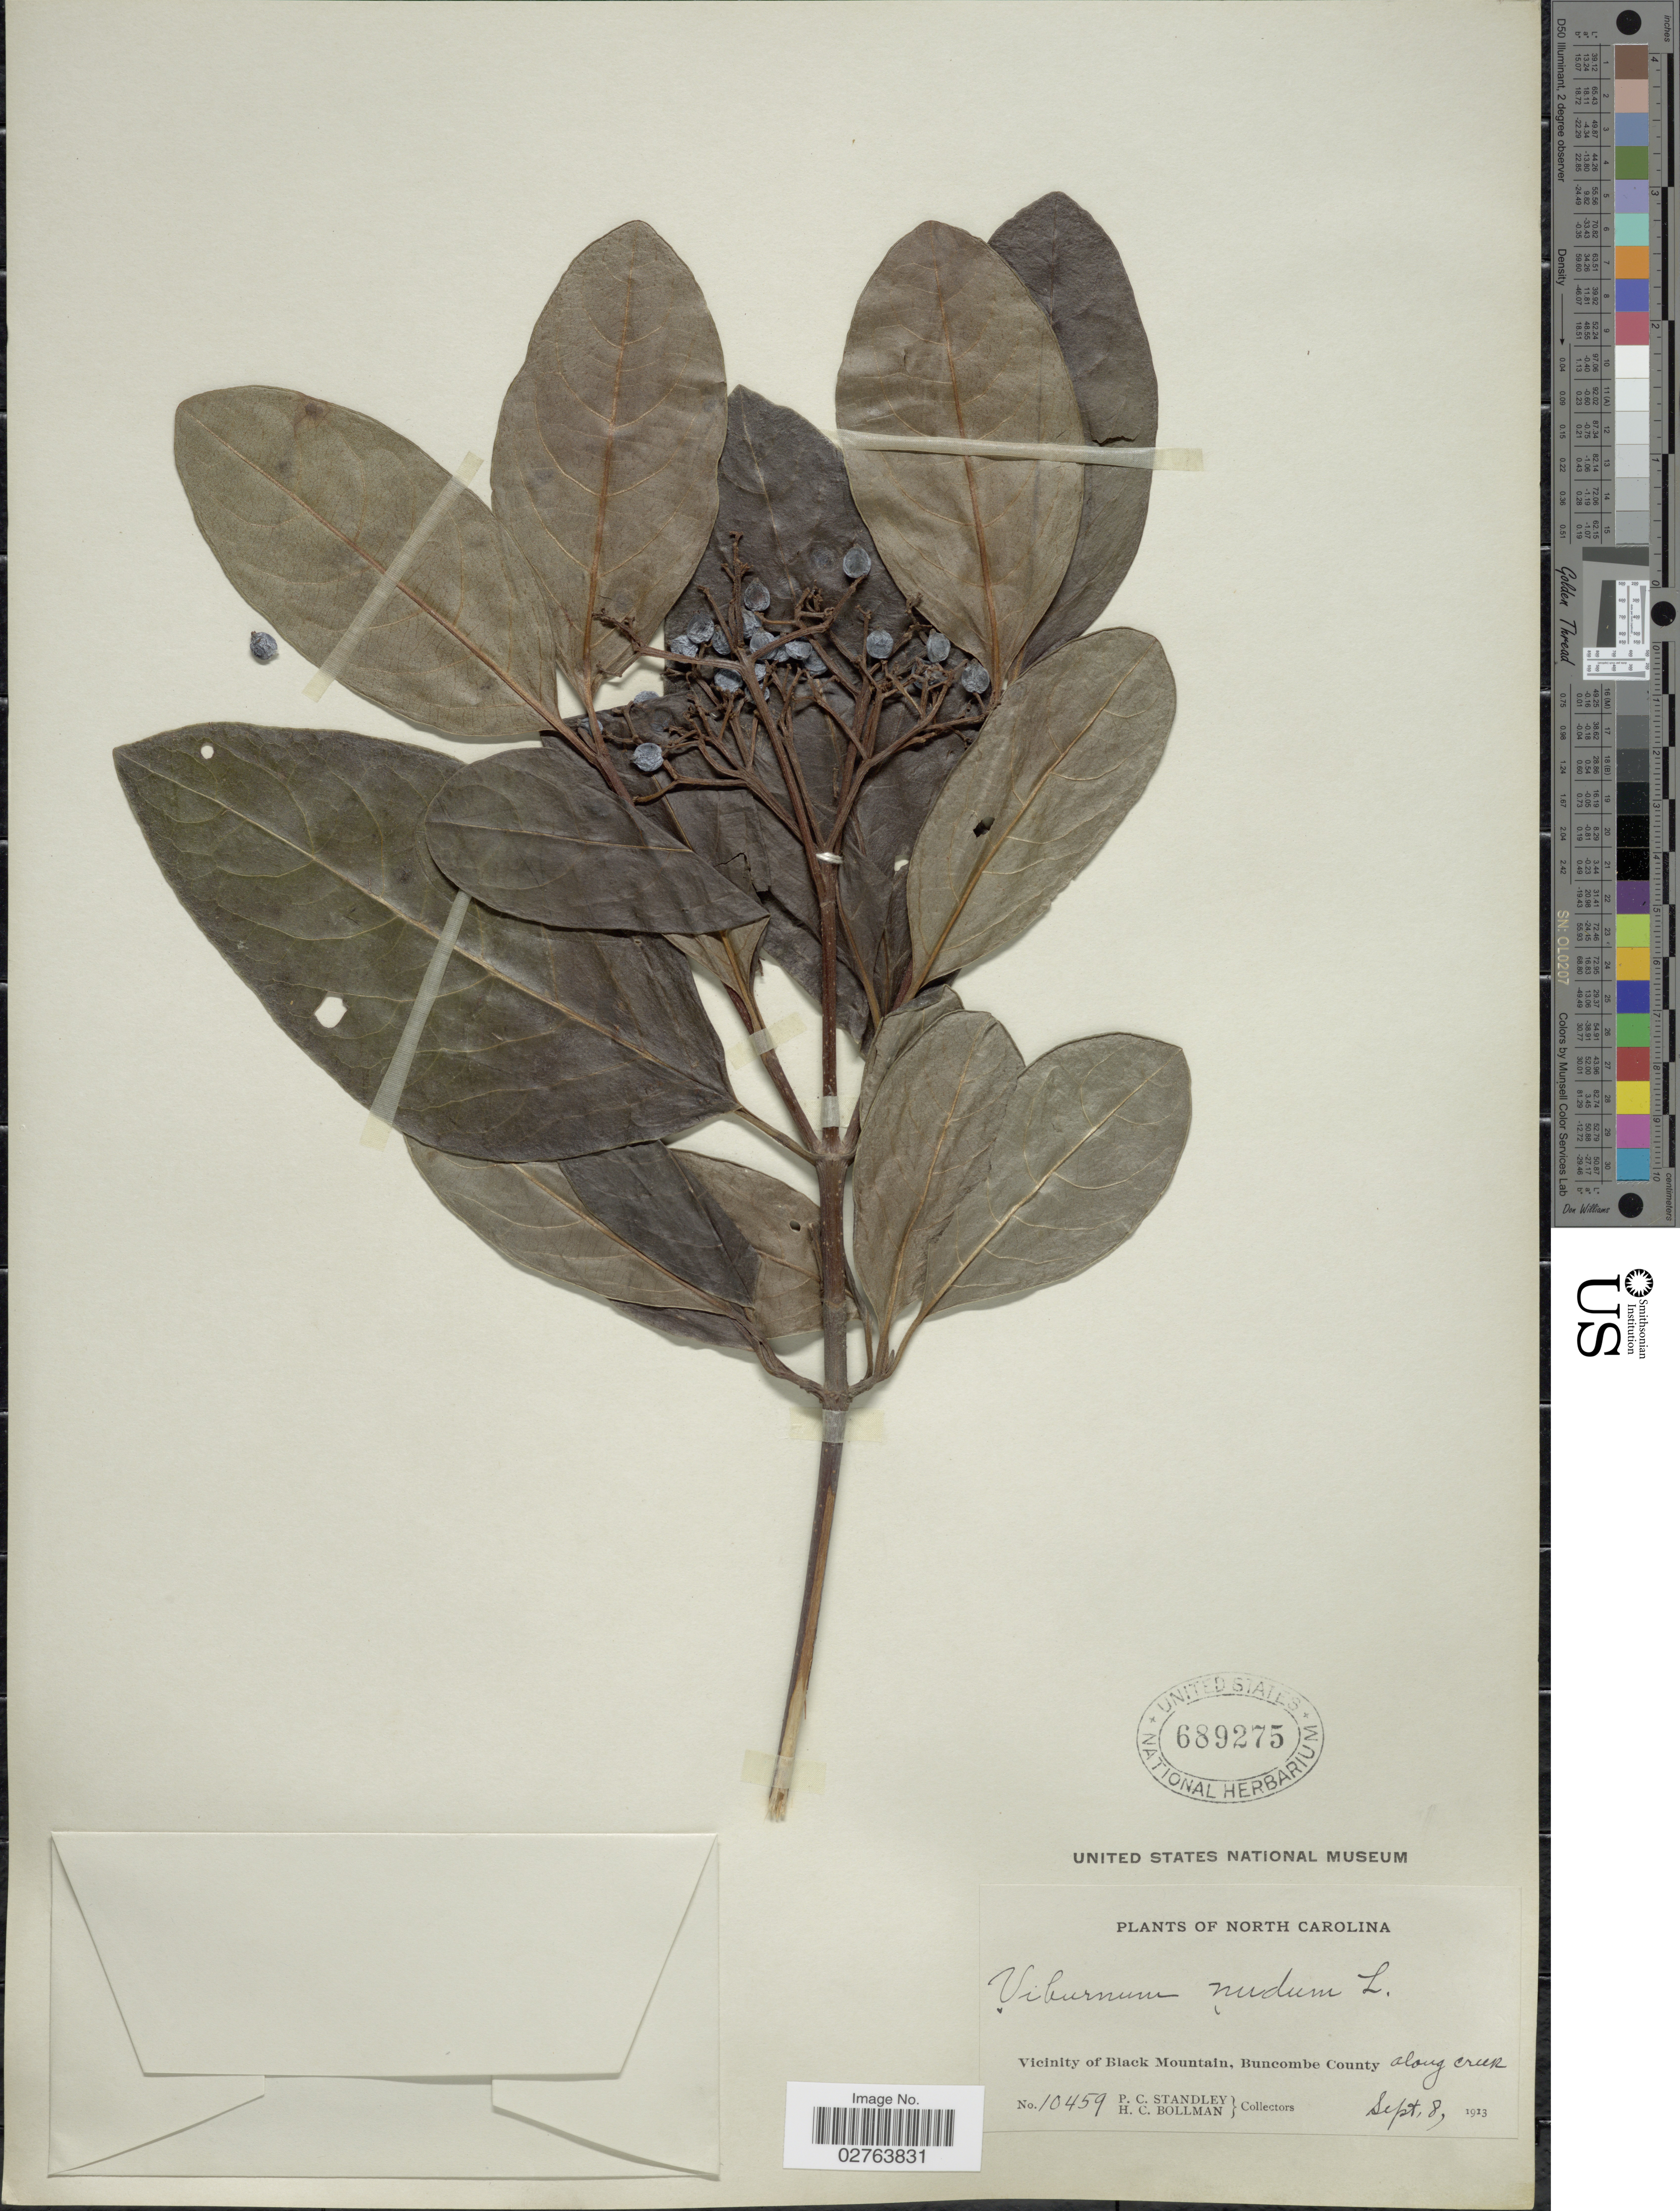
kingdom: Plantae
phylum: Tracheophyta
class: Magnoliopsida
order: Dipsacales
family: Viburnaceae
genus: Viburnum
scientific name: Viburnum nudum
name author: L.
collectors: P. C. Standley & H. C. Bollman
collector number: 10459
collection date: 1913-09-08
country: United States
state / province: North Carolina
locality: Vicinity of Black Mountain, Buncombe County. Along Creek.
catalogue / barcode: US 689275